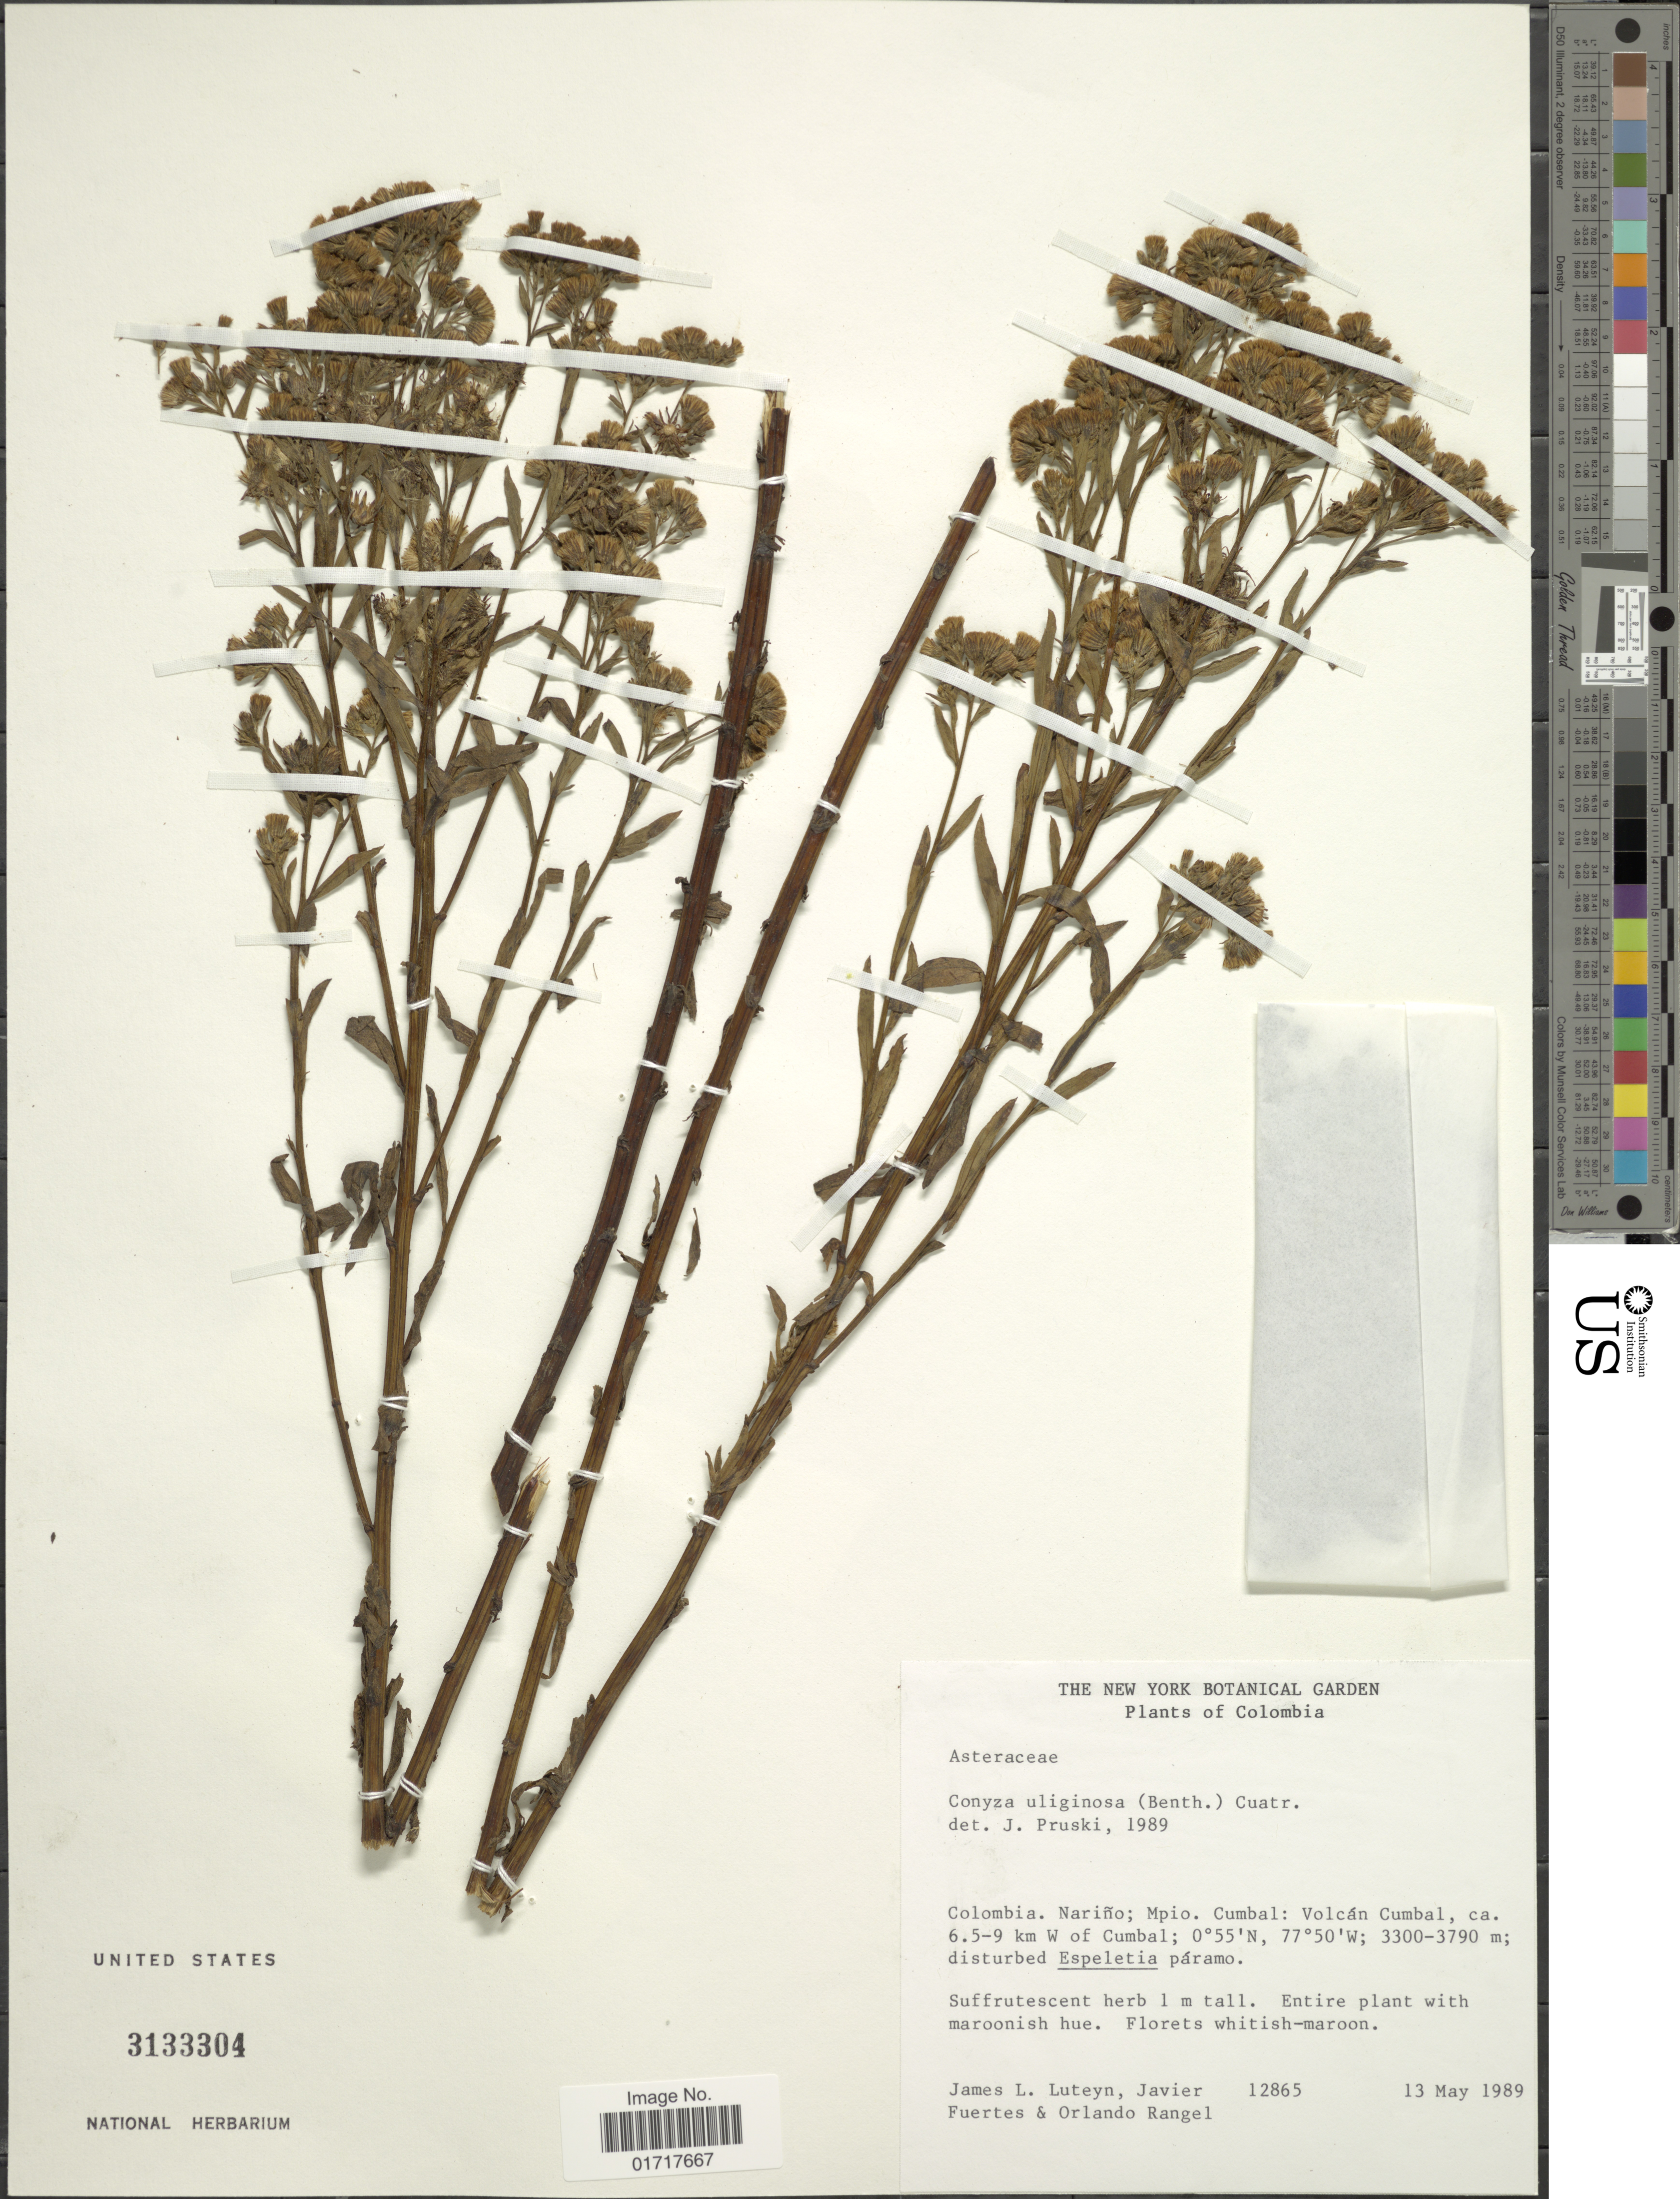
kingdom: Plantae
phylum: Tracheophyta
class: Magnoliopsida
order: Asterales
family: Asteraceae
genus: Conyza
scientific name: Conyza uliginosa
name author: (Benth.) Cuatrec.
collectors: J. L. Luteyn, J. Fuertes & O. Rangel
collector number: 12865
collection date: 1989-05-13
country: Colombia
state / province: Nariño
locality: Colombia. Narino: Mpio. Cumbal: Volcan Cumbal, ca. 6. 5-9 km W of Cumbal.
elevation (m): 3300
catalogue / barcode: US 3133304